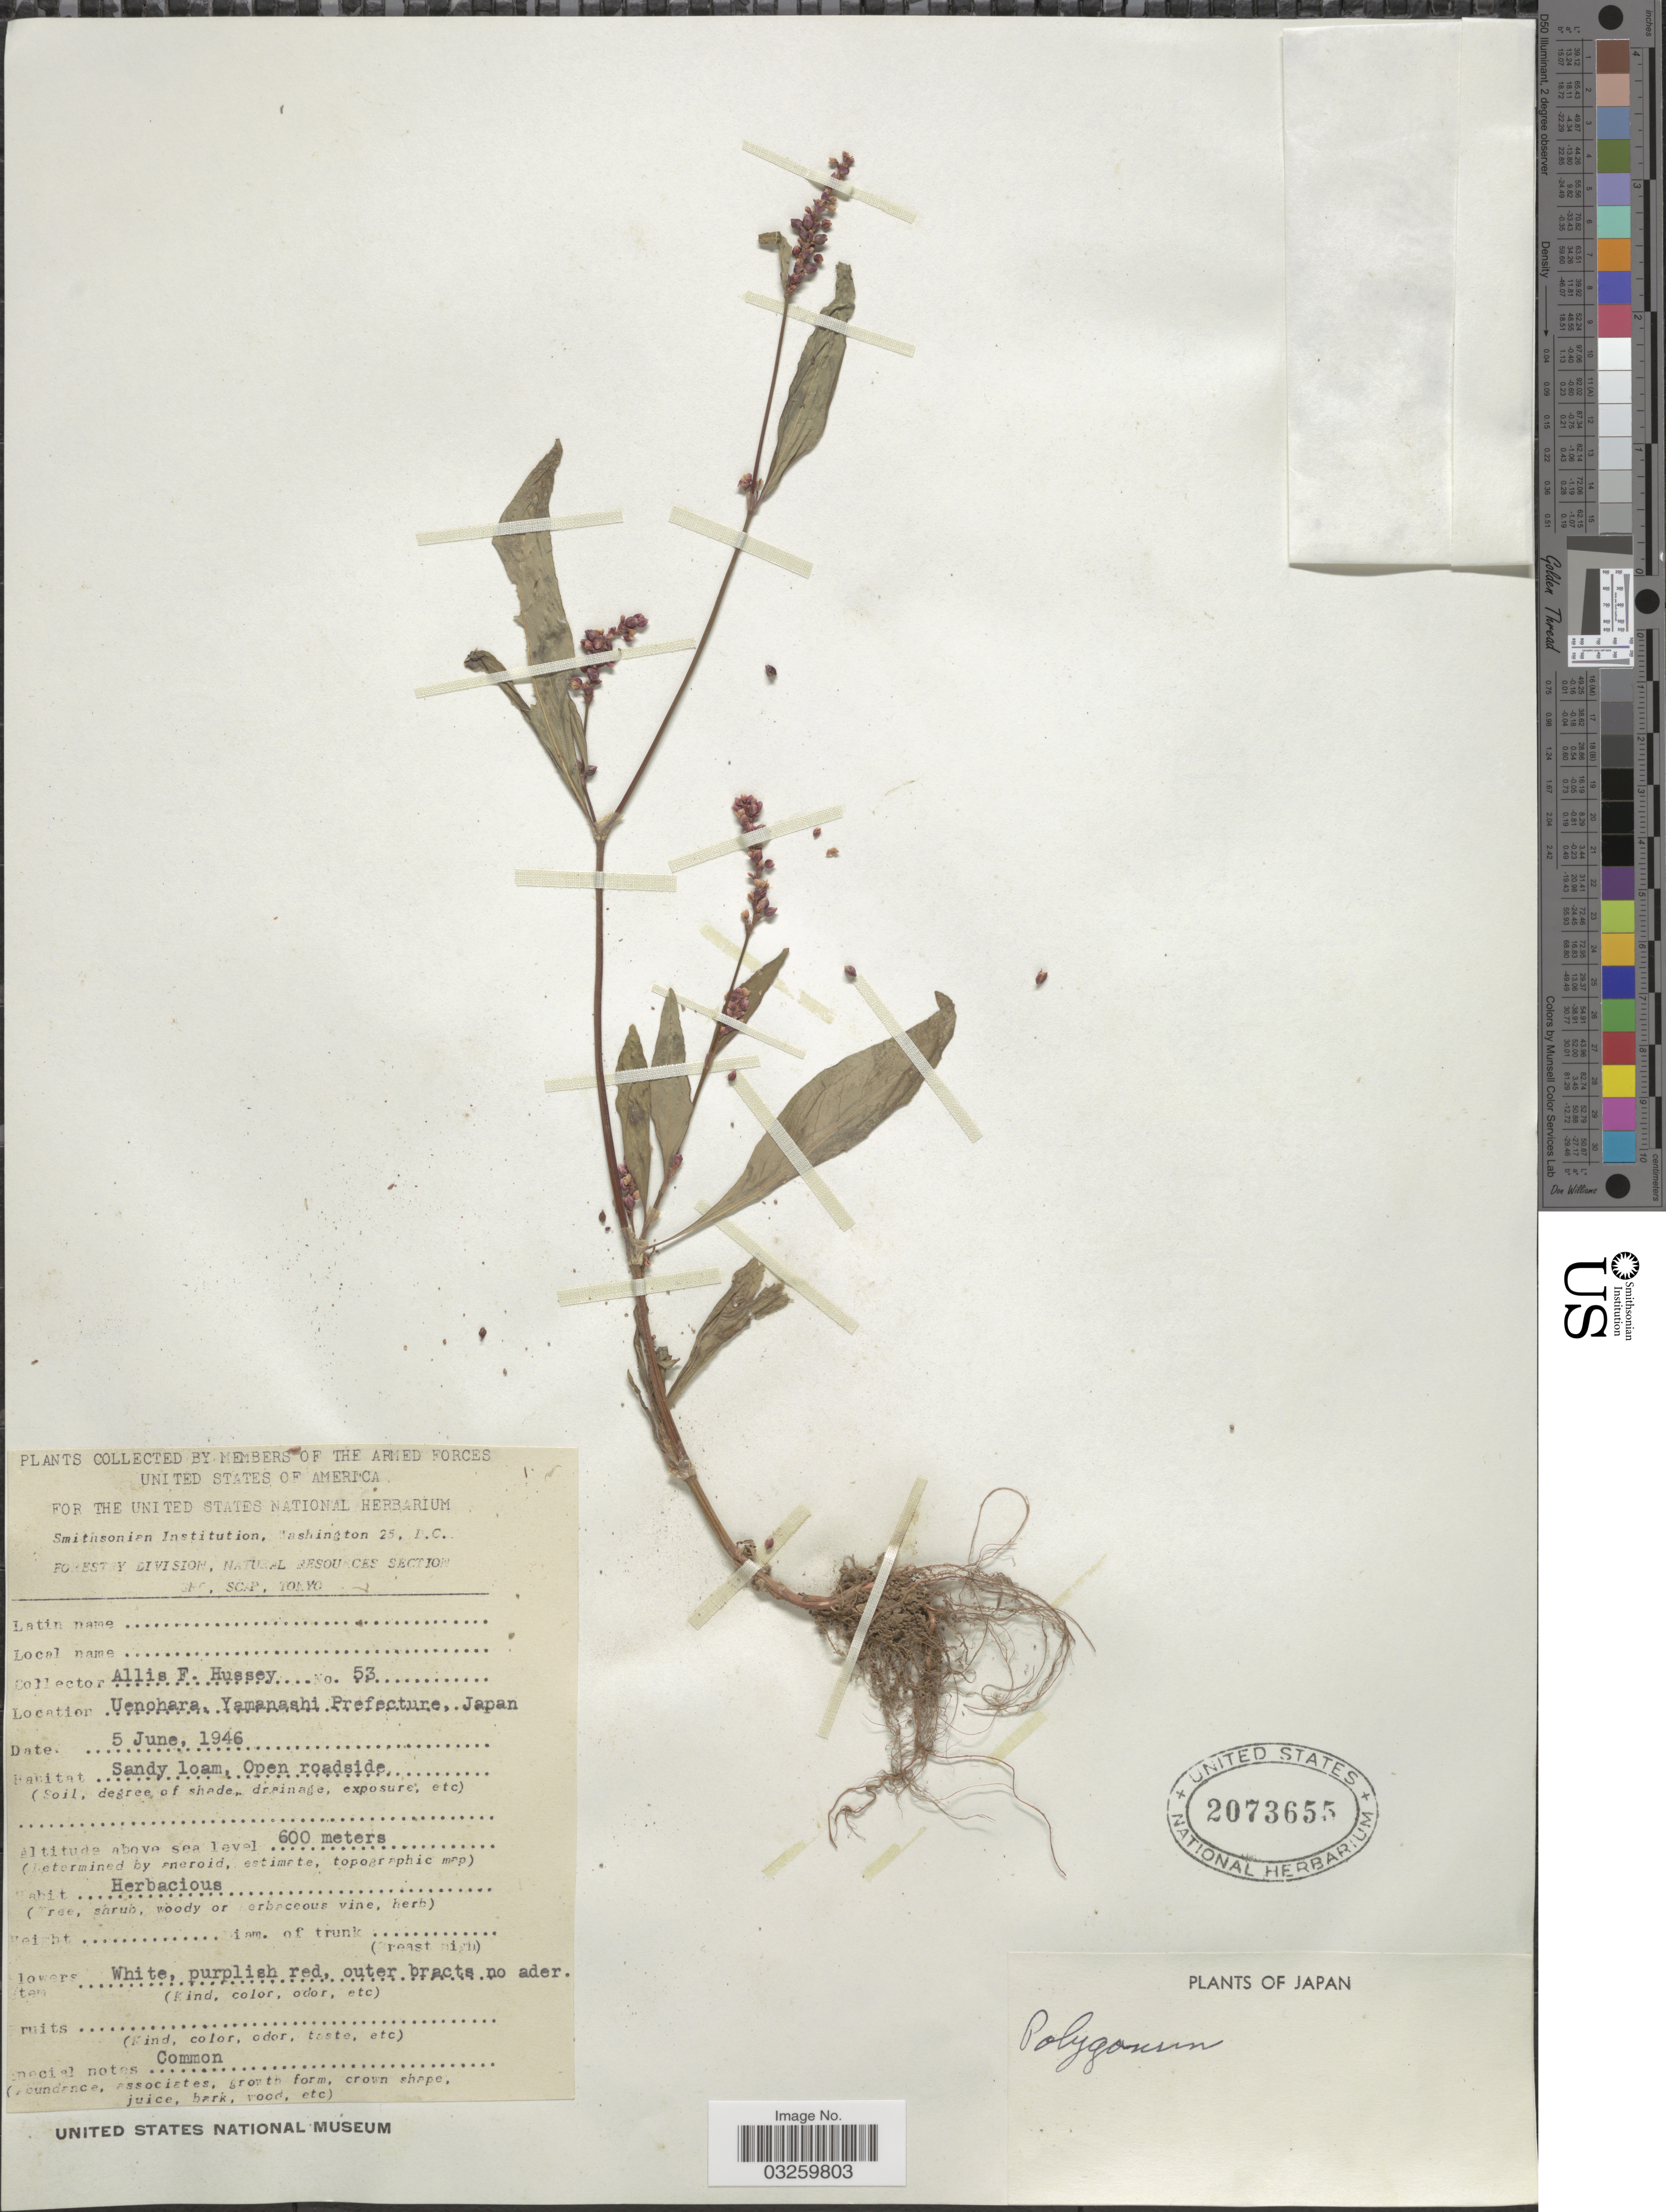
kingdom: Plantae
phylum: Tracheophyta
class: Magnoliopsida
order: Caryophyllales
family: Polygonaceae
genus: Polygonum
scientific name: Polygonum sp.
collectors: A. Hussey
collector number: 53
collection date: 1946-06-05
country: Japan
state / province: Yamanasi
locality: Uenohara, Yamanashi Prefecture.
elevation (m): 600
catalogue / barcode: US 2073655